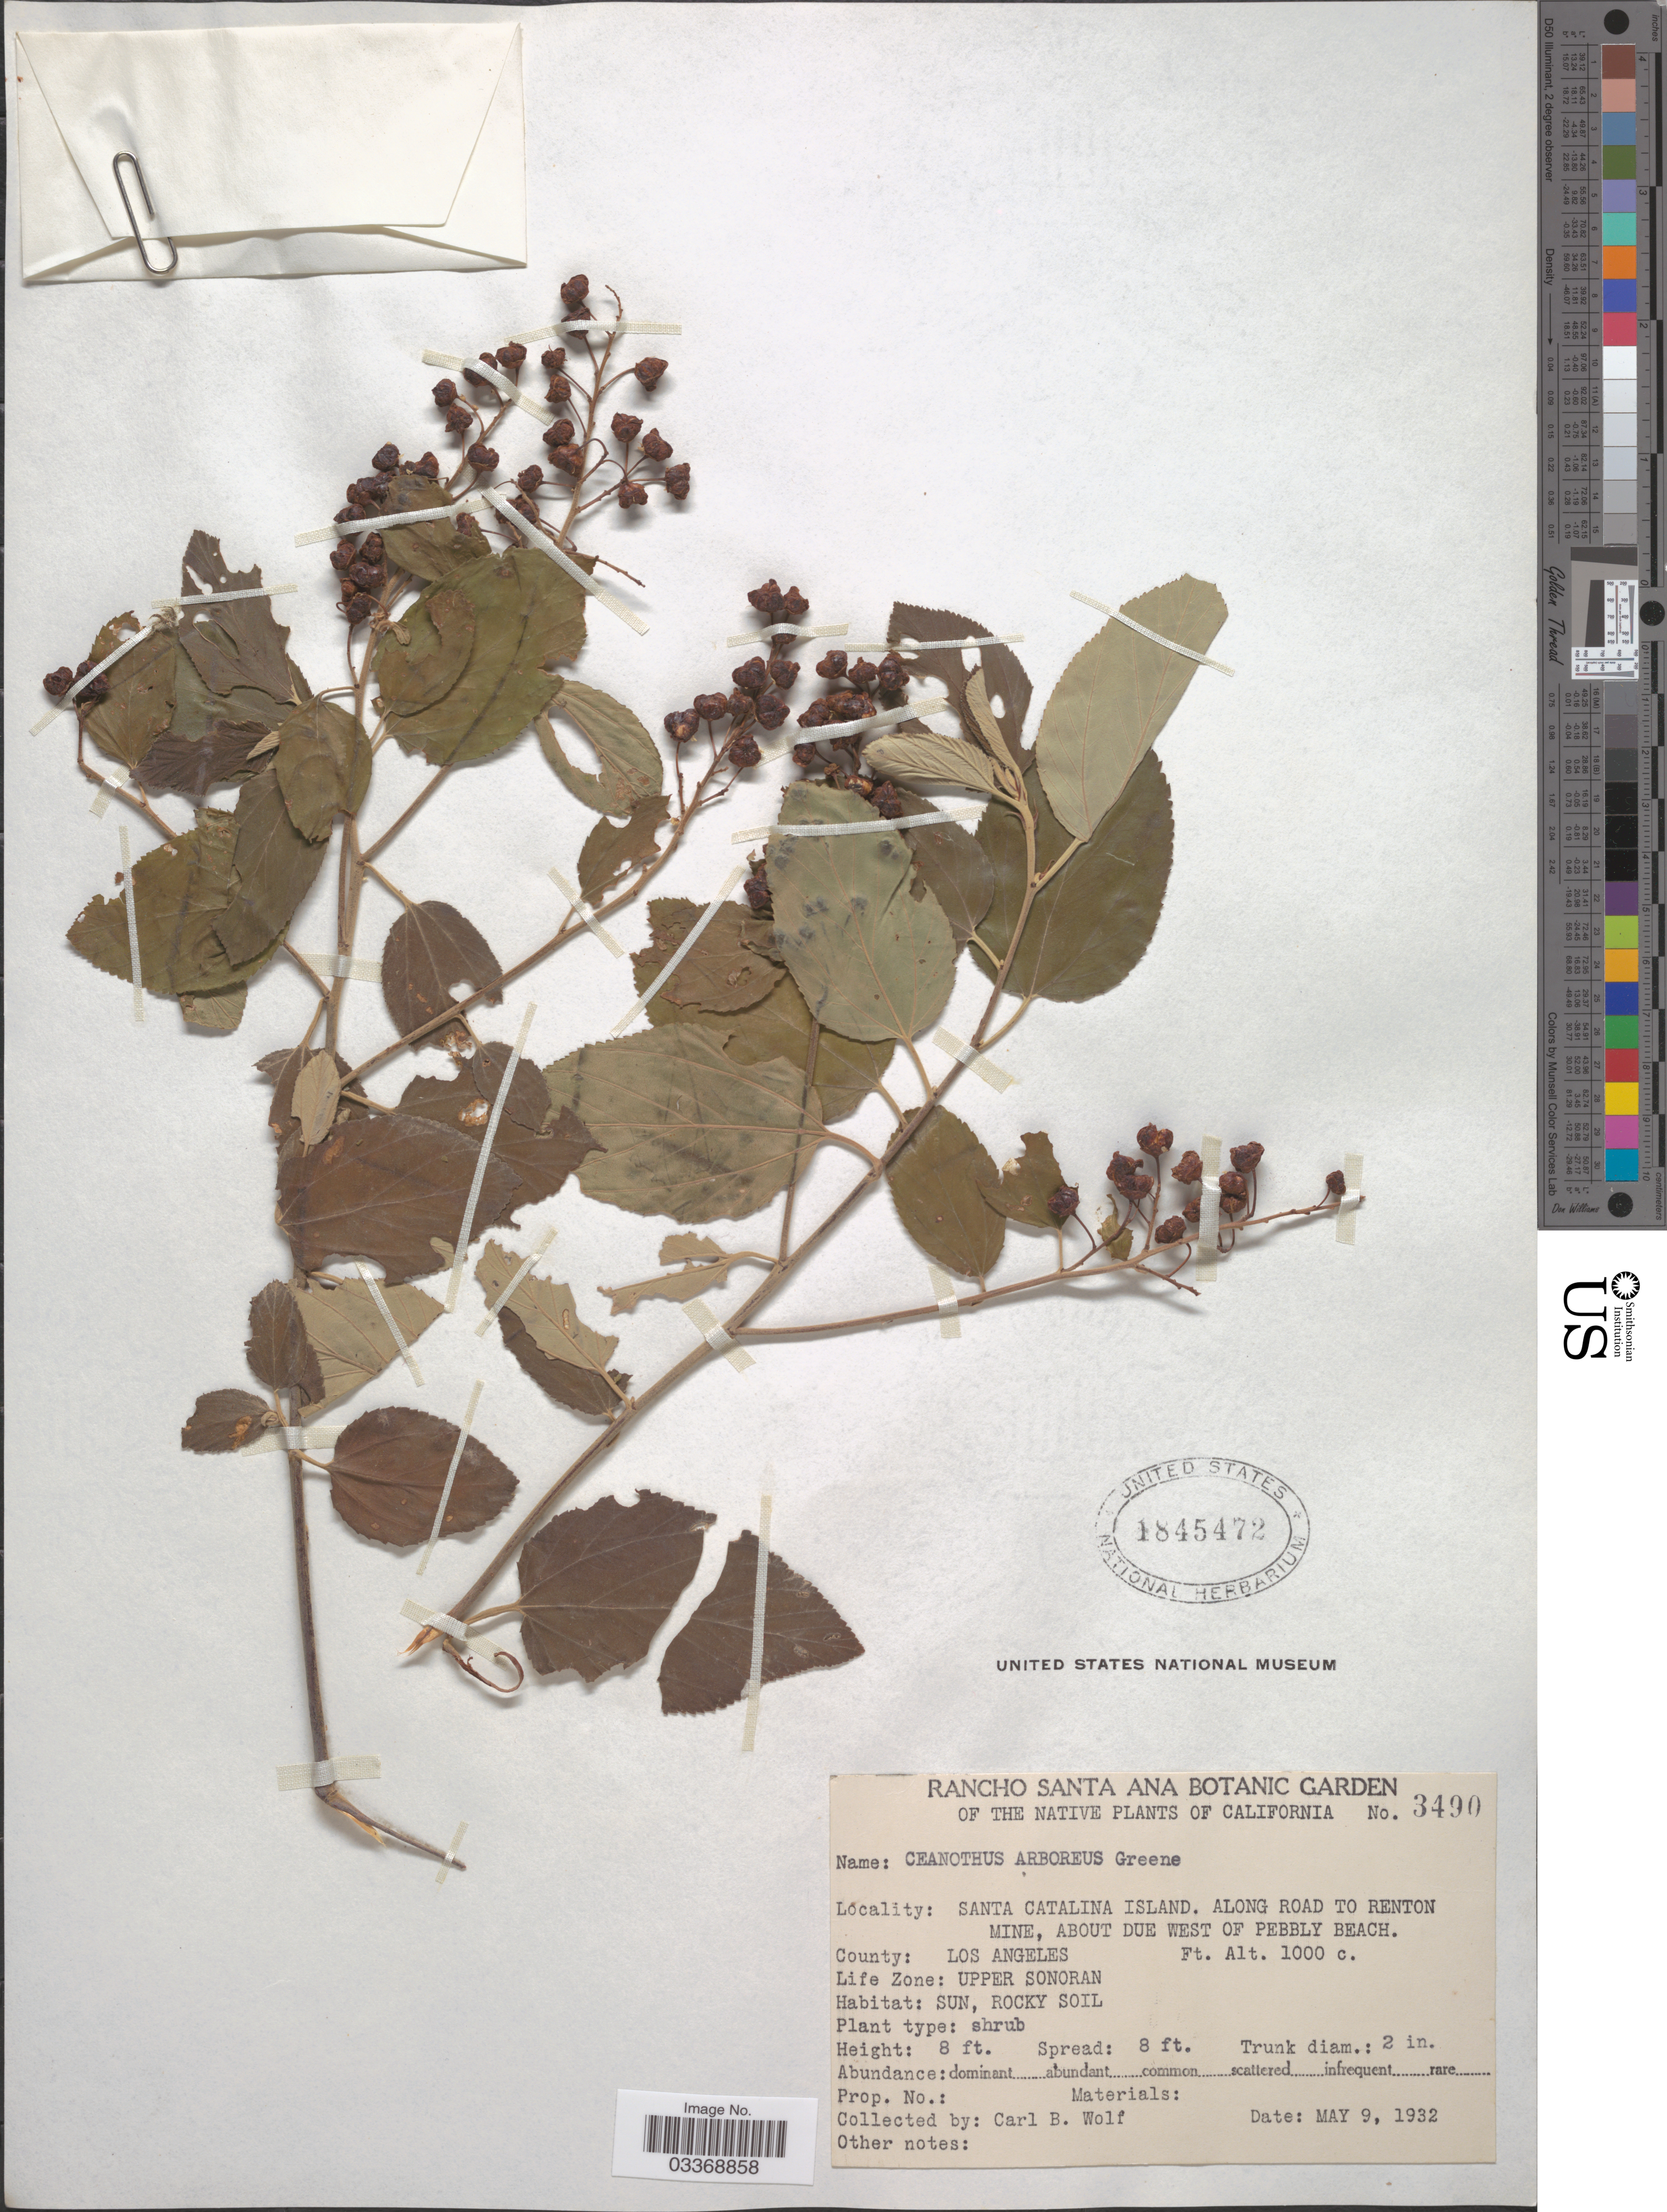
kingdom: Plantae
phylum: Tracheophyta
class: Magnoliopsida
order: Rosales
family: Rhamnaceae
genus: Ceanothus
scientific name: Ceanothus arboreus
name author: Greene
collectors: C. B. Wolf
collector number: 3490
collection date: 1932-05-09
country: United States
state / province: California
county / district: Los Angeles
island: Santa Catalina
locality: Santa Catalina Island. Along road to Renton Mine, about due west of Pebbly Beach. County: Los Angeles. Life Zone: Upper Sonoran.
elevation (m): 305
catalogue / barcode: US 1845472